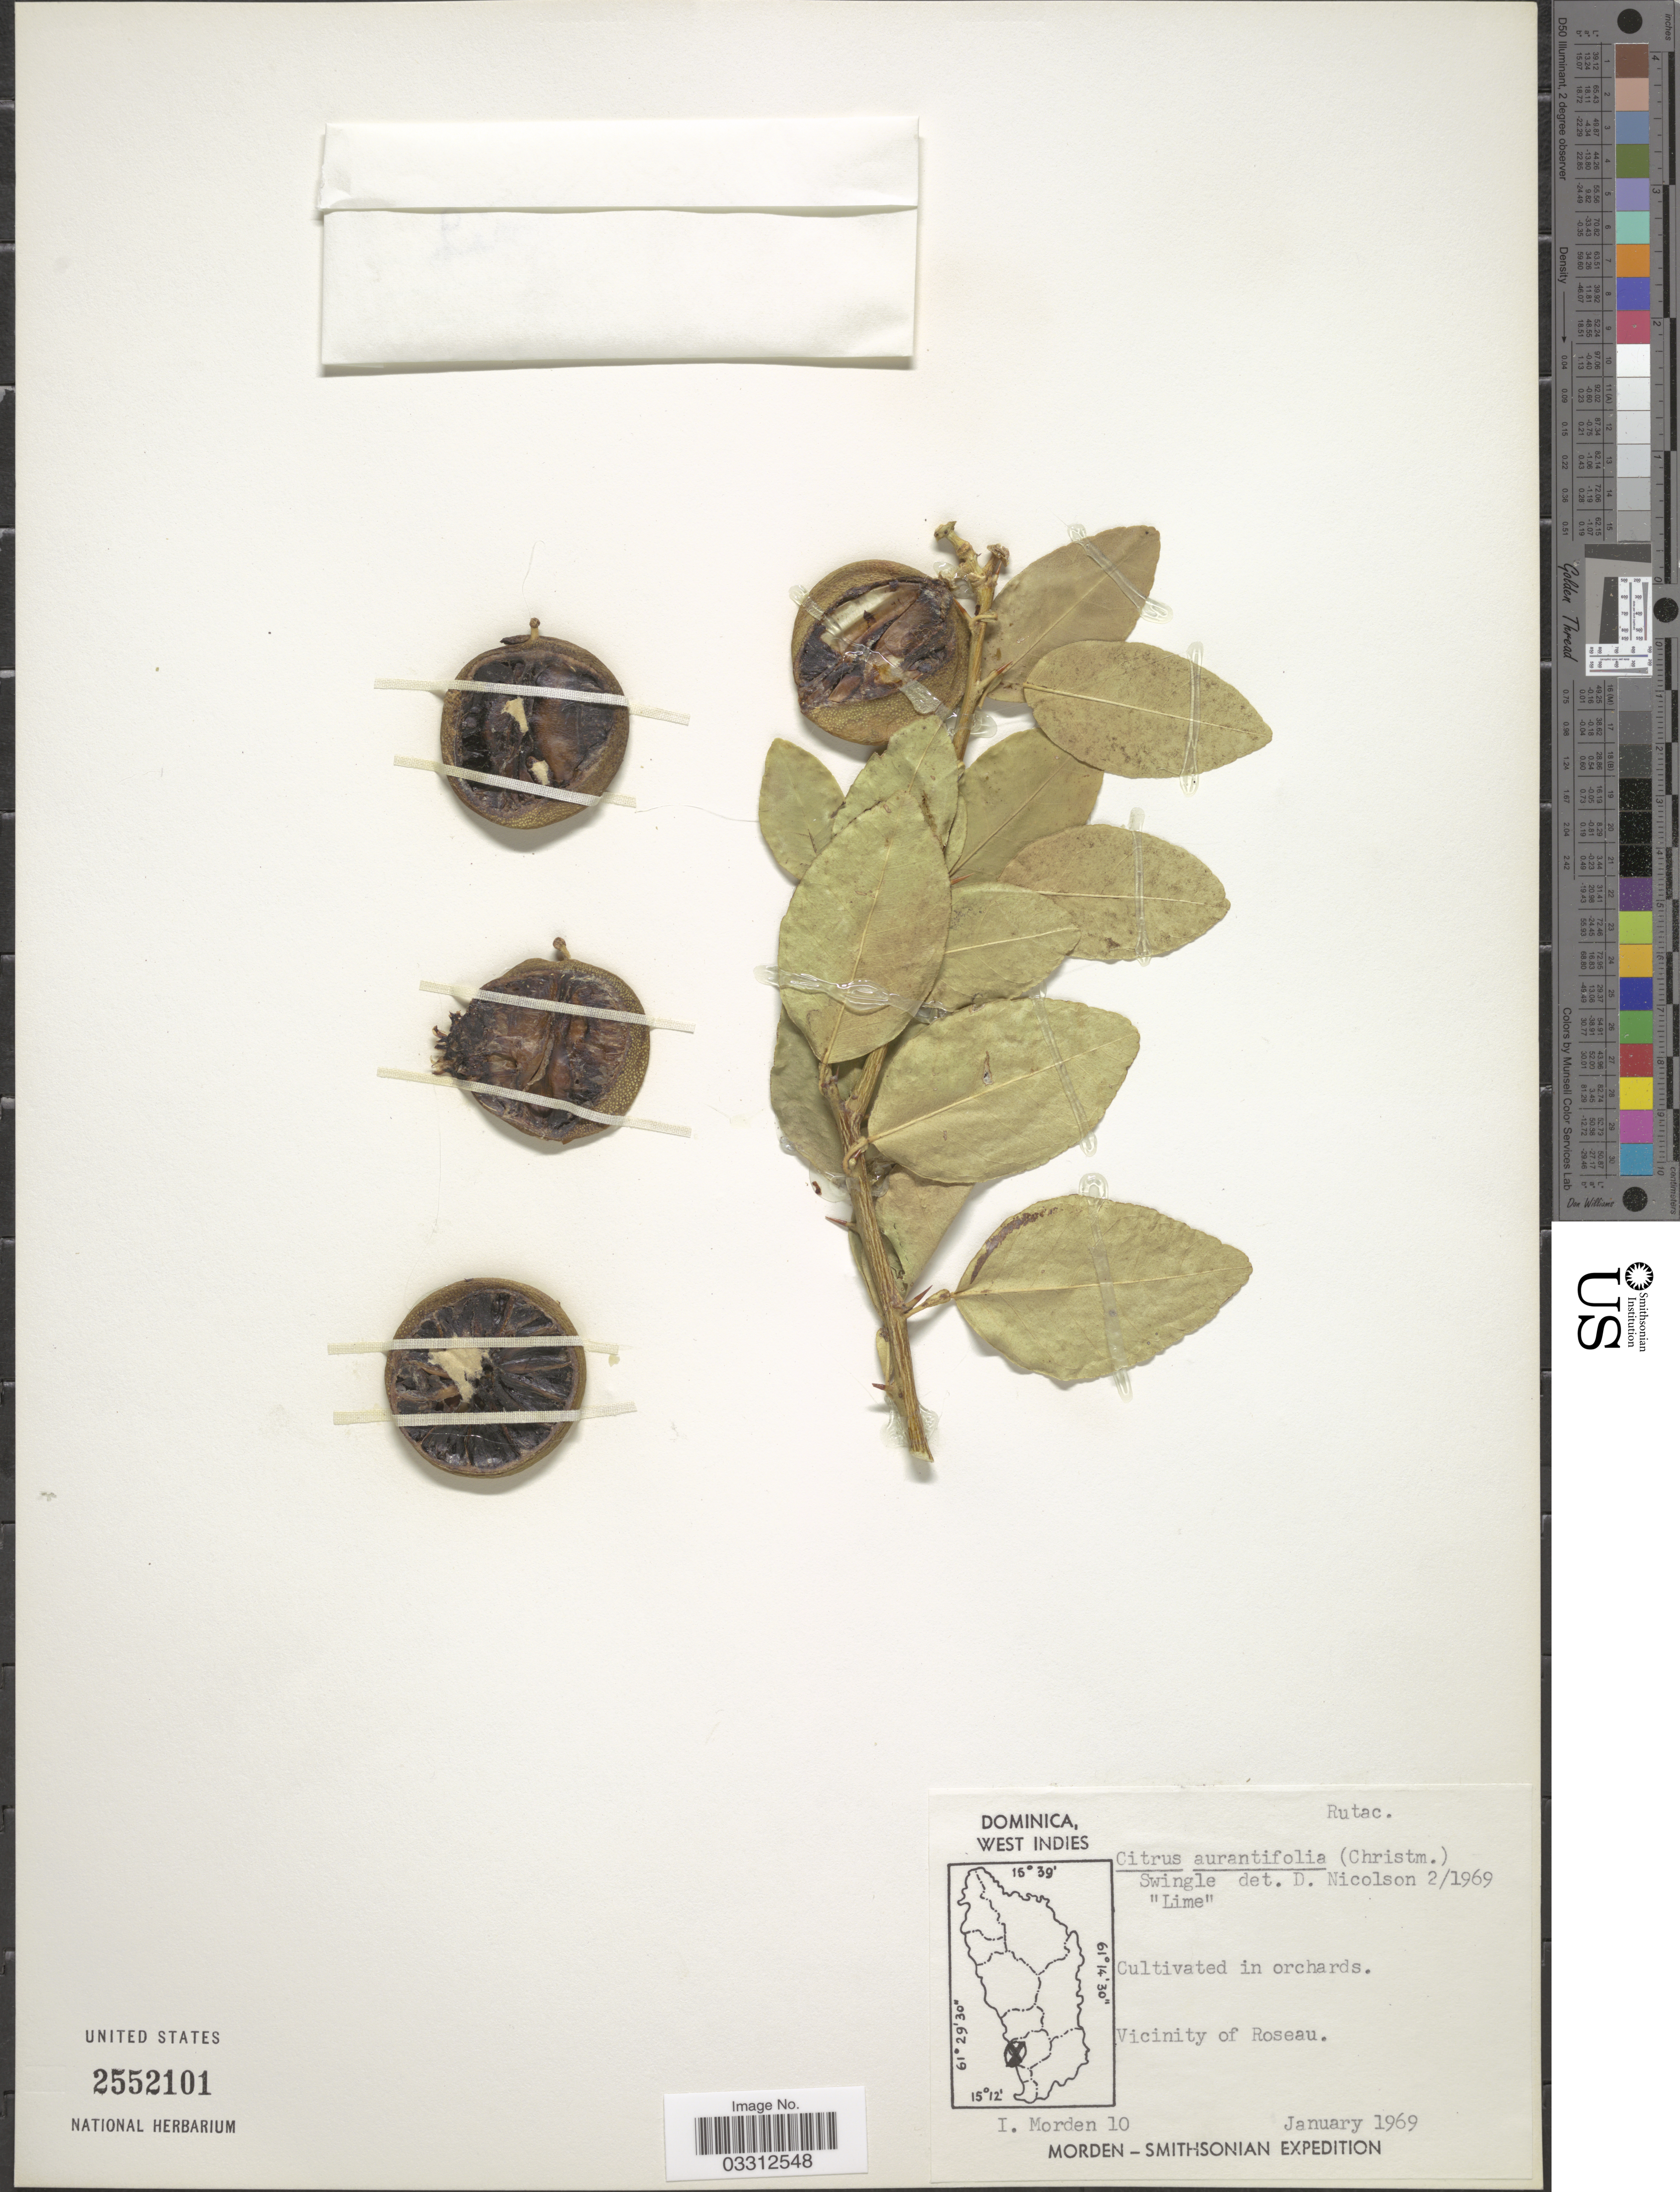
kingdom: Plantae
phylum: Tracheophyta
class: Magnoliopsida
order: Sapindales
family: Rutaceae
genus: Citrus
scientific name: Citrus x aurantifolia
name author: (Christm.) Swingle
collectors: I. Morden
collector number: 10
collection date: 1969-01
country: Dominica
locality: West Indies. Orchards. Vicinity of Roseau.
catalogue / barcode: US 2552101